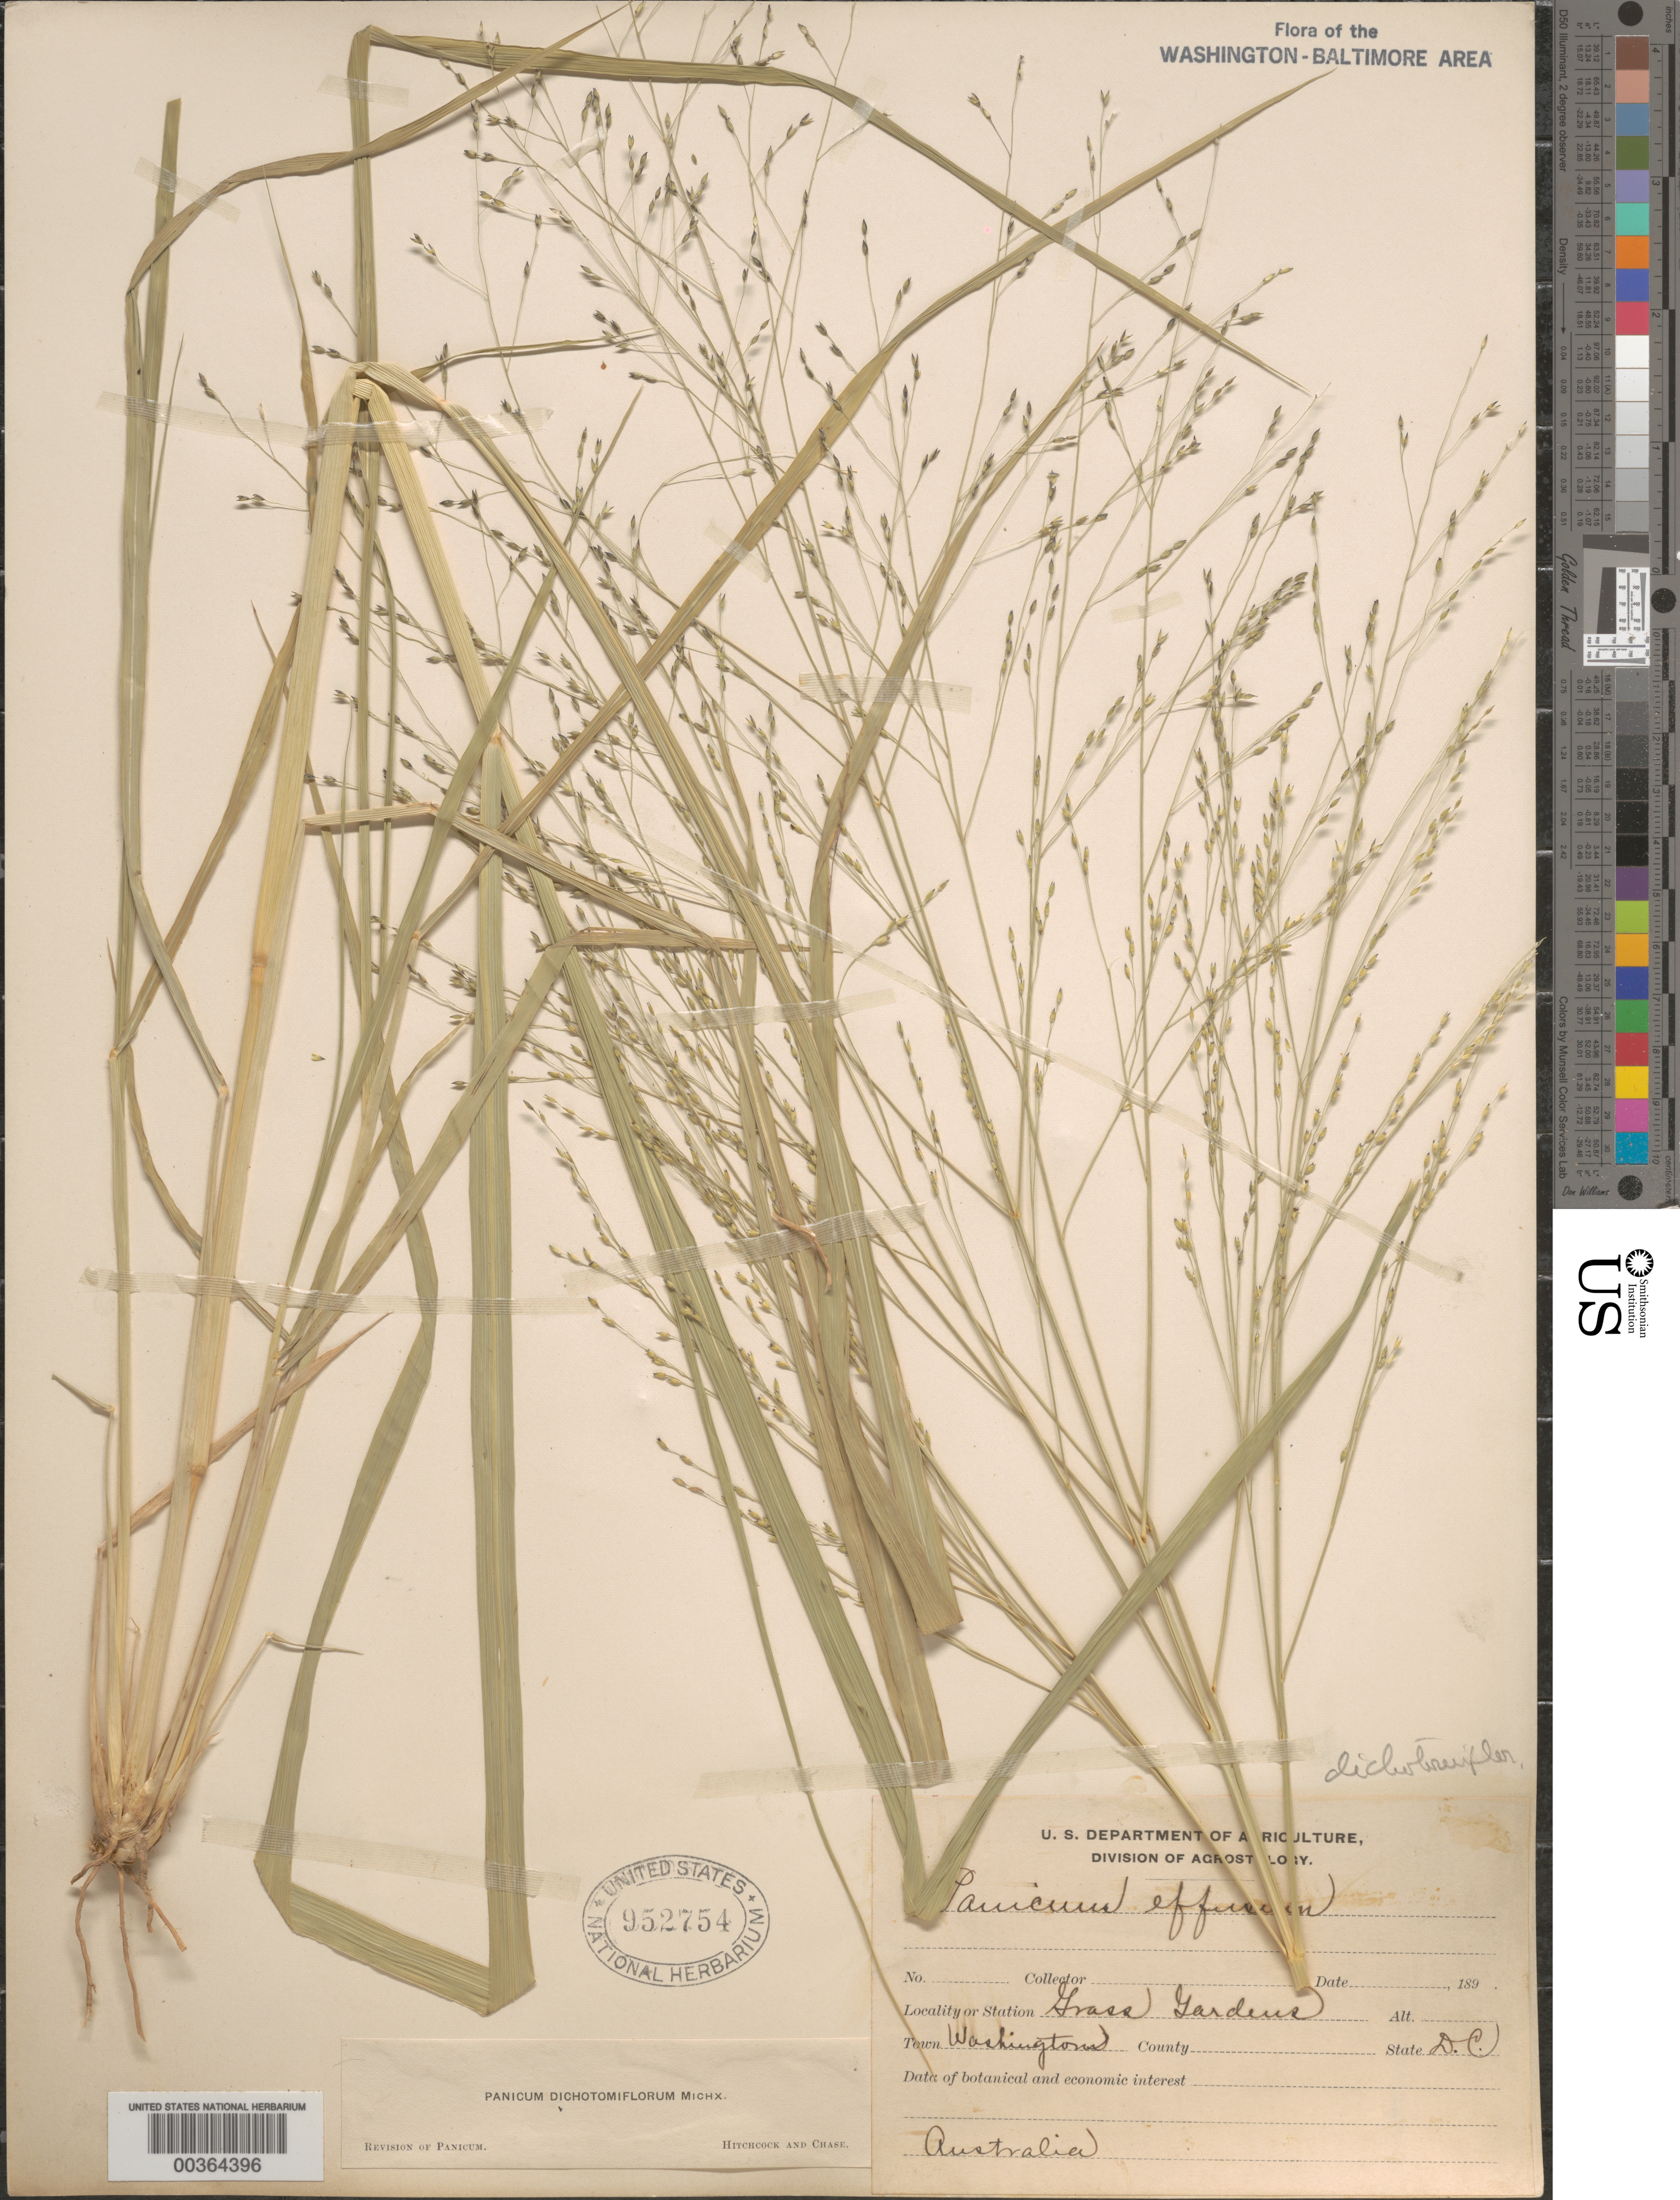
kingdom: Plantae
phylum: Tracheophyta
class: Liliopsida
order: Poales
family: Poaceae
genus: Panicum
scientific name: Panicum dichotomiflorum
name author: Michx.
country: United States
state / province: District of Columbia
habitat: Grass garden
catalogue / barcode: US 952754